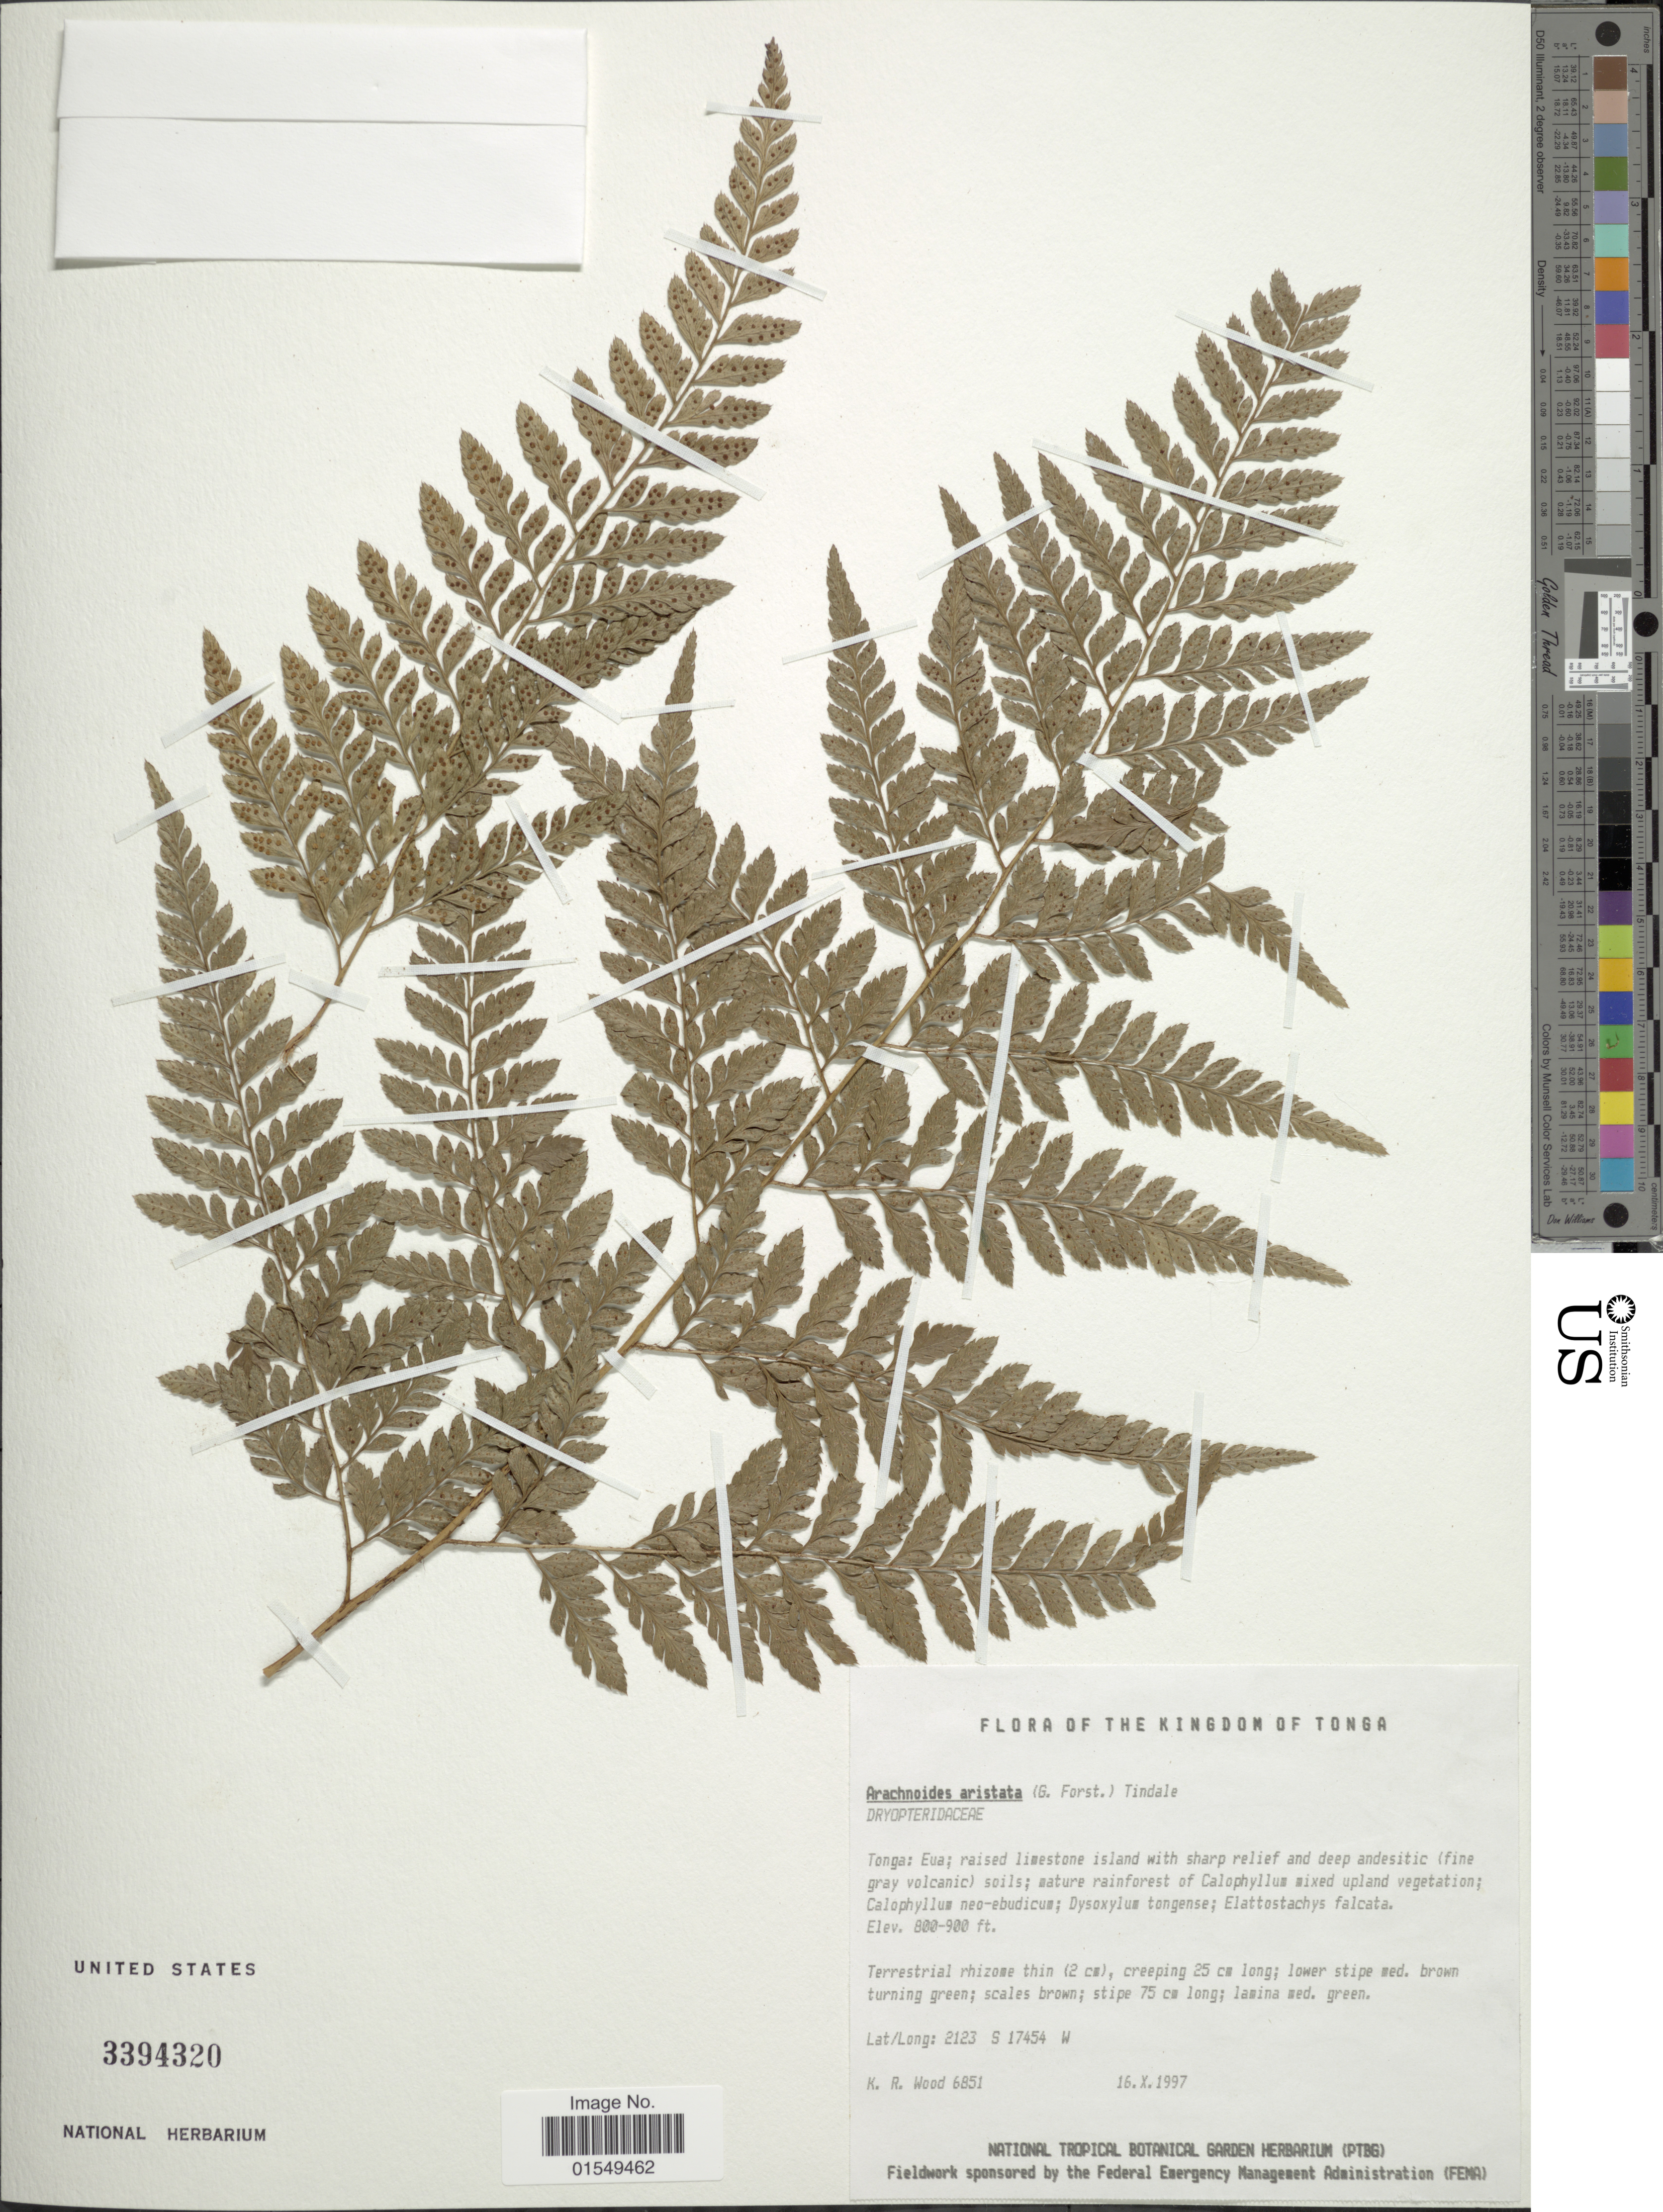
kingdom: Plantae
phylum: Tracheophyta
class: Polypodiopsida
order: Polypodiales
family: Dryopteridaceae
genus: Arachniodes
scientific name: Arachniodes aristata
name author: (G. Forst.) Tindale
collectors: K. R. Wood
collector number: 6851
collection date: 1997-10-16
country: Tonga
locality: Kingdom of Tonga, Tonga: Eua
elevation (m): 244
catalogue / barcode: US 394320